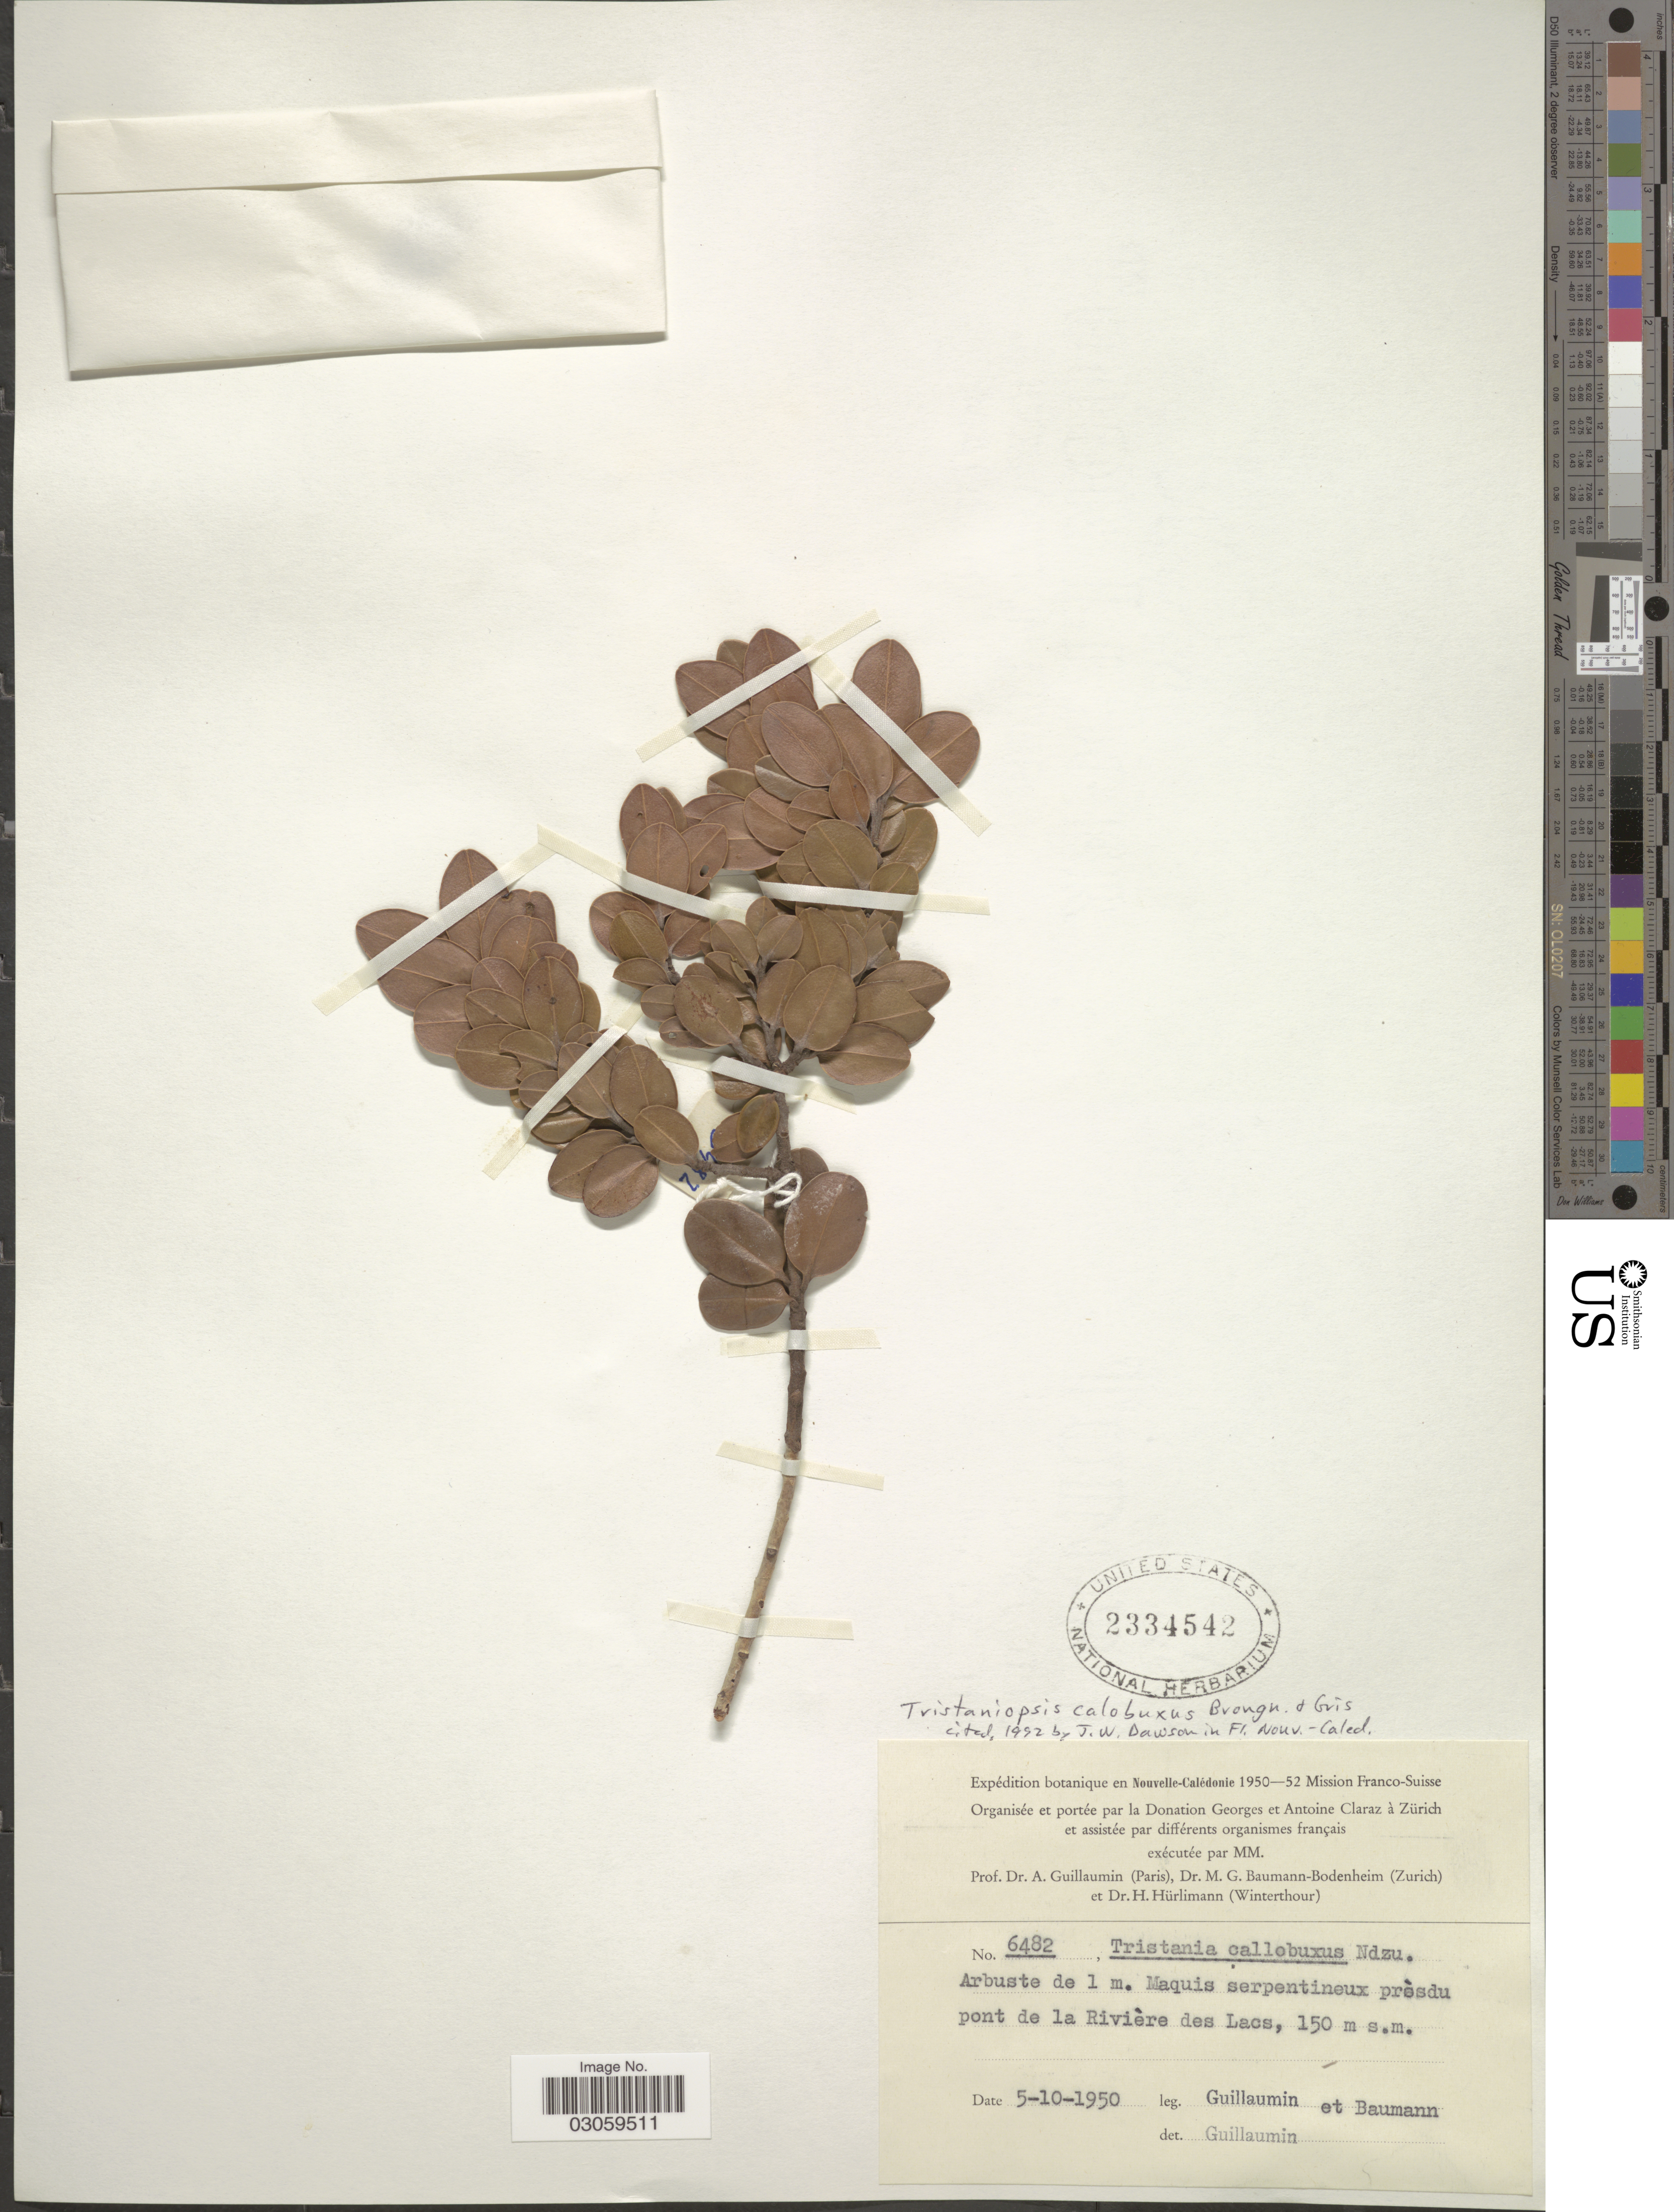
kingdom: Plantae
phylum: Tracheophyta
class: Magnoliopsida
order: Myrtales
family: Myrtaceae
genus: Tristaniopsis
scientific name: Tristaniopsis callobuxus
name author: Brongn. & Gris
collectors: A. Guillaumin & M. G. Baumann-Bodenheim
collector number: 6482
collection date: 1950-10-05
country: New Caledonia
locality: En Nouvelle-Calédonie. Maquis serpentineux prèsdu pont de la Rivière des Lacs.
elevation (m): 150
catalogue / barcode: US 2334542